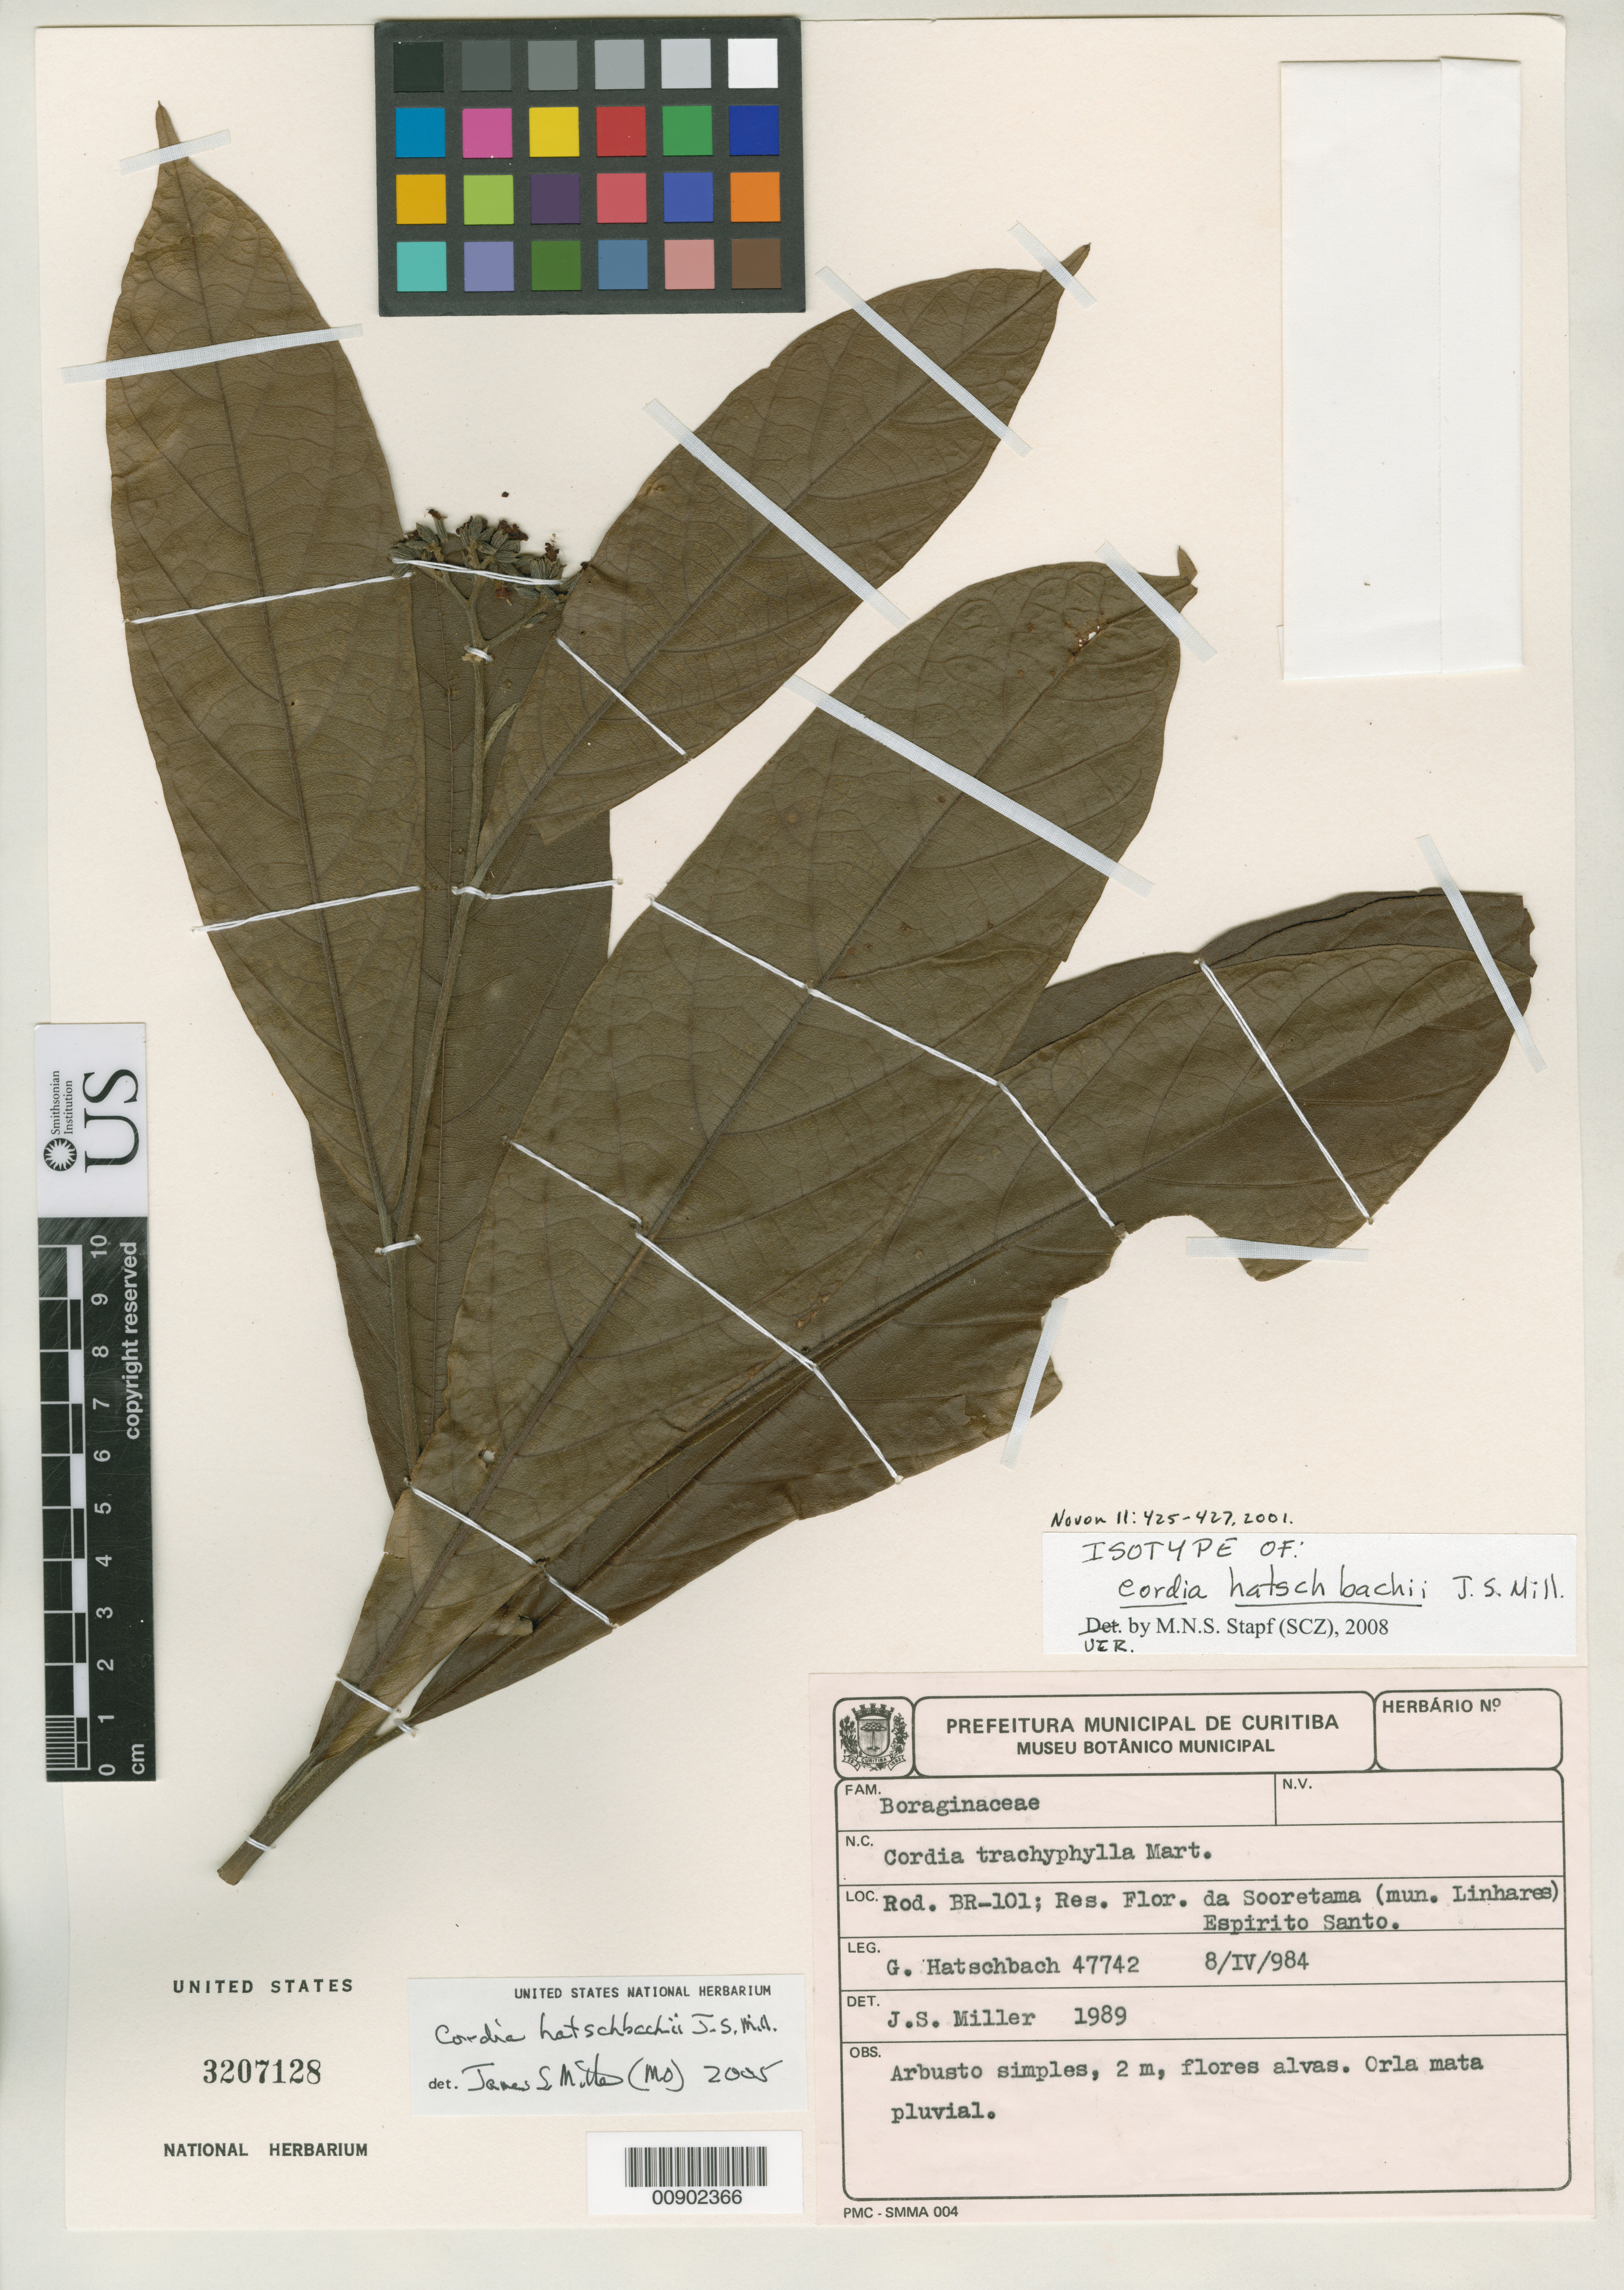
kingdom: Plantae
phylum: Tracheophyta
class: Magnoliopsida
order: Boraginales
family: Cordiaceae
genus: Cordia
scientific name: Cordia hatschbachii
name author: J.S. Mill.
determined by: Miller, James S., (MO), Missouri Botanical Garden (UNITED STATES)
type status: Isotype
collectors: G. Hatschbach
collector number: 47742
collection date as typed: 08 Apr 1984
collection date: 1984-04-08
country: Brazil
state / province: Espírito Santo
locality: Rod. BR-101; Res. Flor. Da Sooretama (mun. Linhares), Espirito Santo.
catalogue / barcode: US 3207128